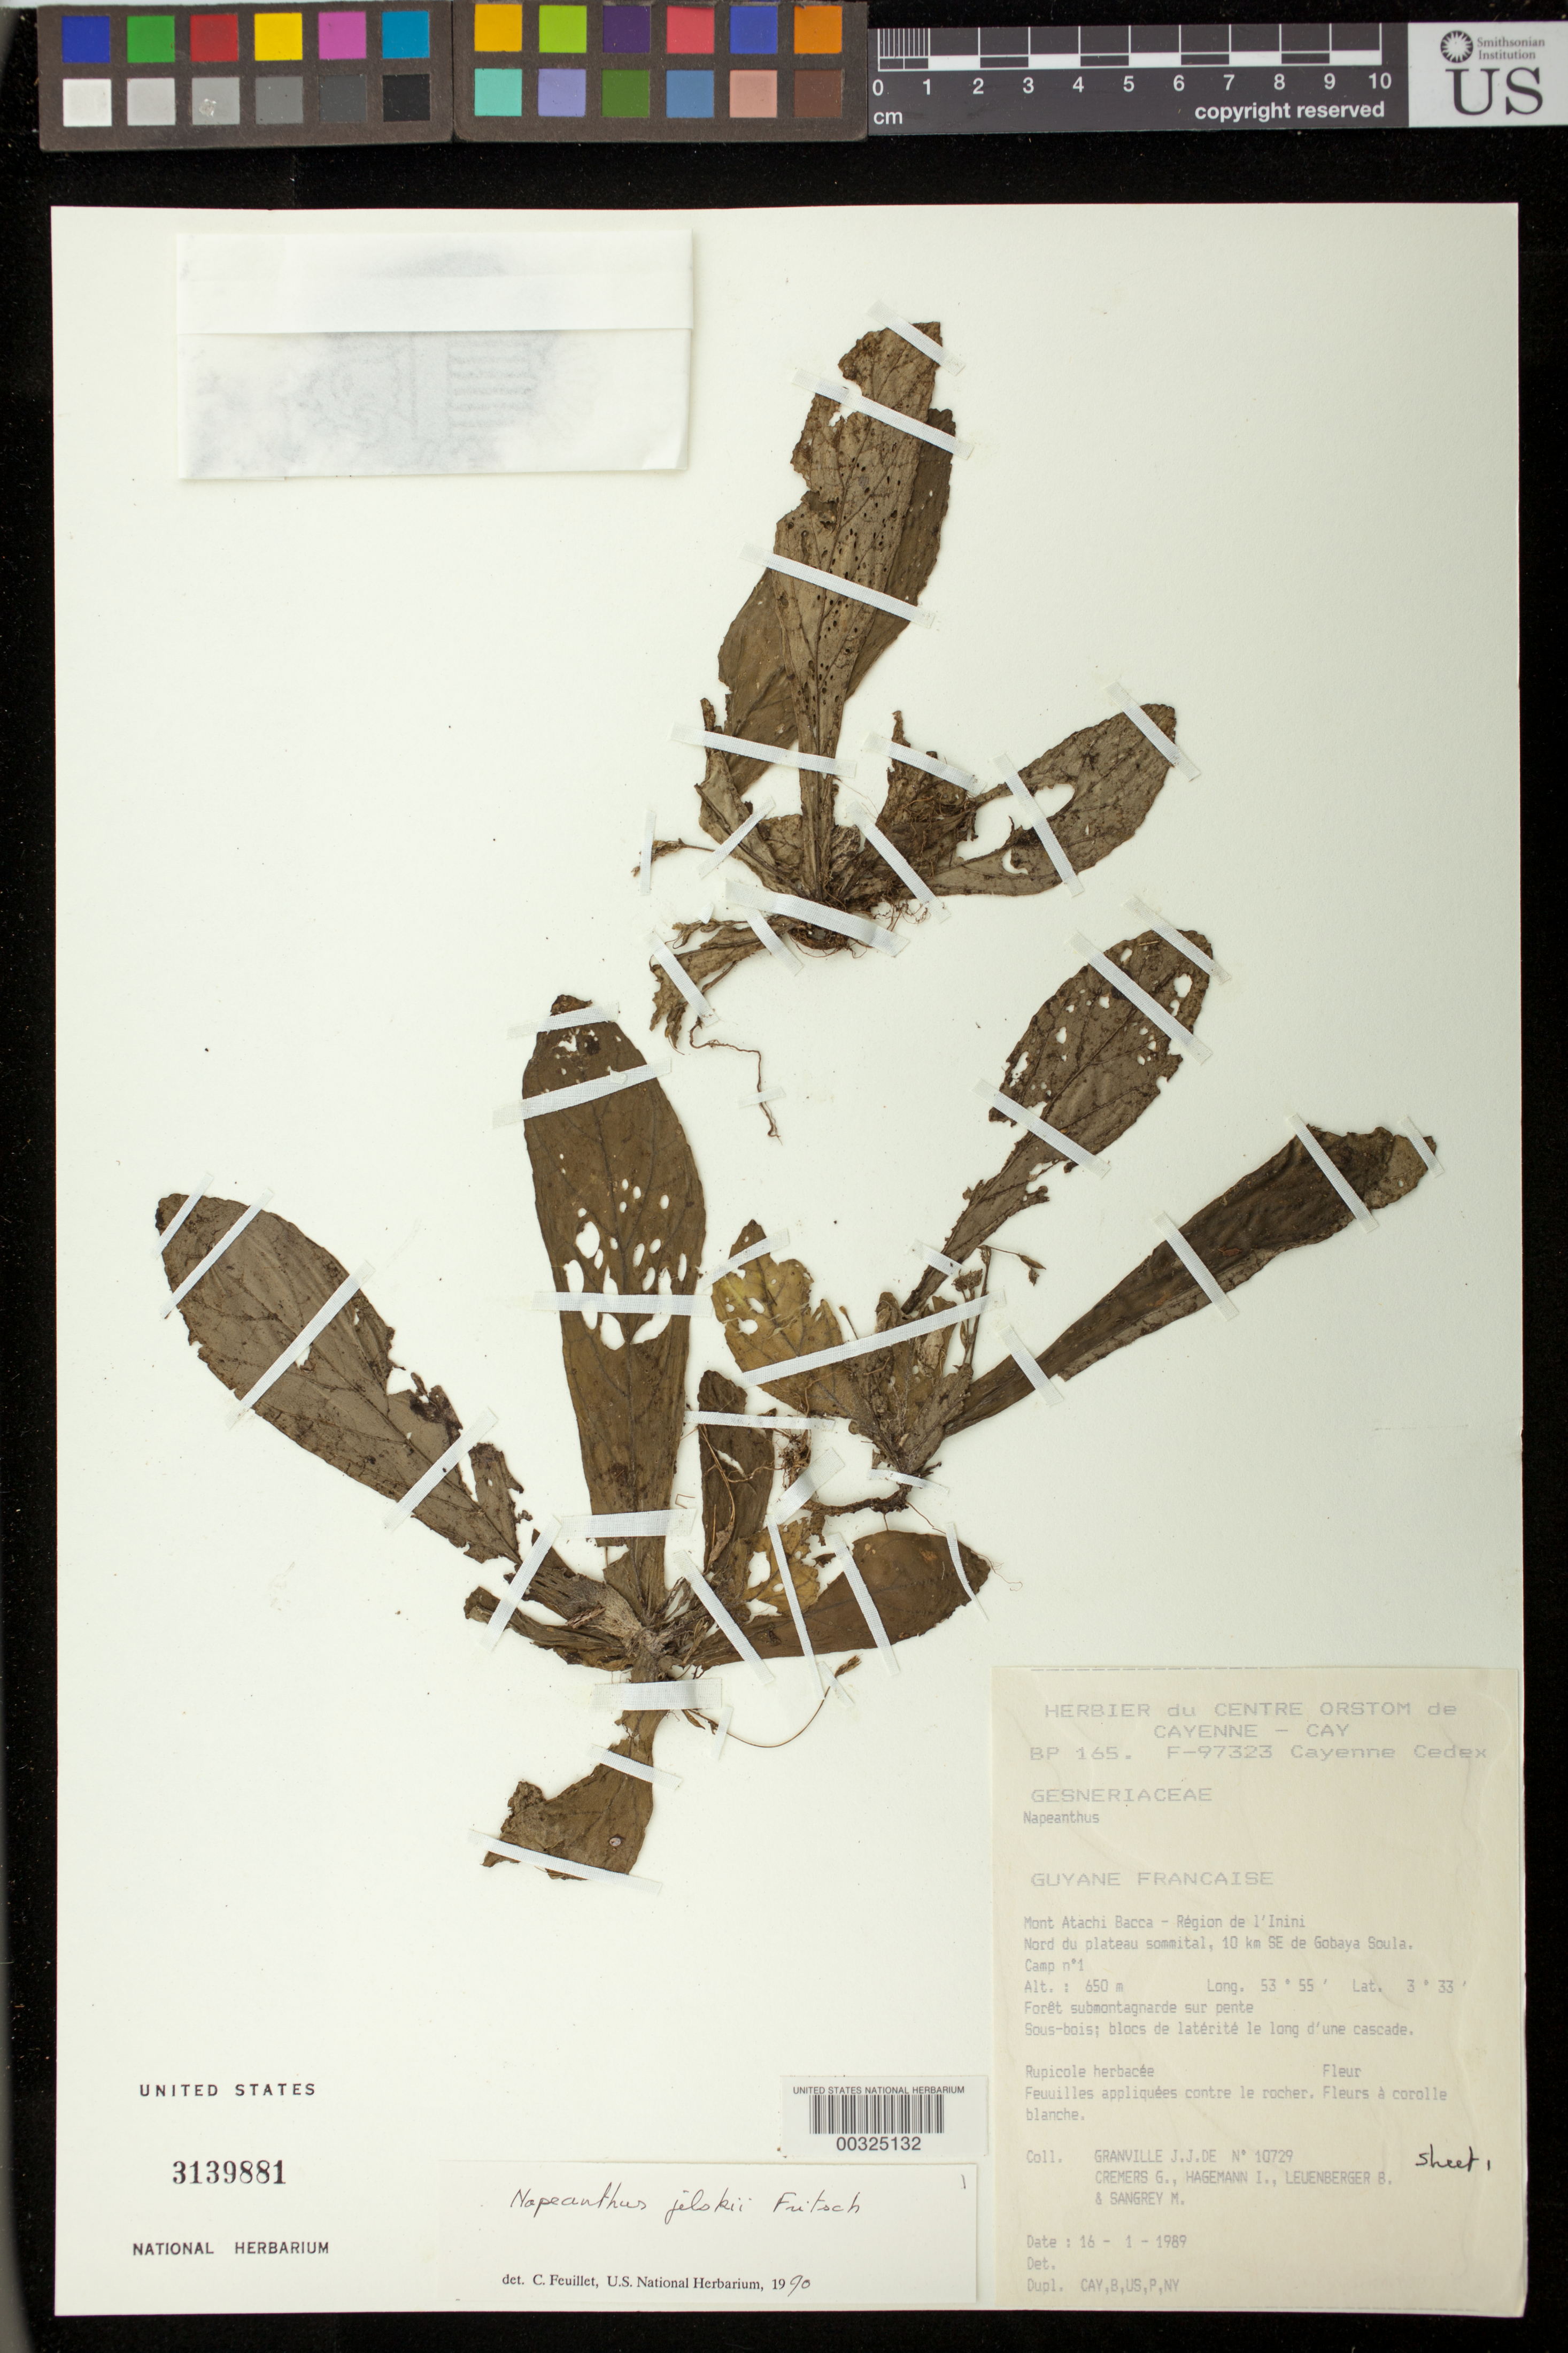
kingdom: Plantae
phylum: Tracheophyta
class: Magnoliopsida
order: Lamiales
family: Gesneriaceae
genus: Napeanthus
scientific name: Napeanthus jelskii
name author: Fritsch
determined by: Feuillet, C.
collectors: J.-J. de Granville, G. Cremers, I. Hagemann, B. Leuenberger & M. S. Sangrey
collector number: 10729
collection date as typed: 16 Jan 1989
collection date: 1989-01-16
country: French Guiana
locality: Mont Atachi Bacca - region de l'Inini, Nord du plateau sommital, 10 km SE de Gobaya Soula, camp no. 1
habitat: Forêt submontagnarde sur pente; sous-bois; blocs de latérité de long d'une cascade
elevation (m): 650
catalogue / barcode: US 3139881